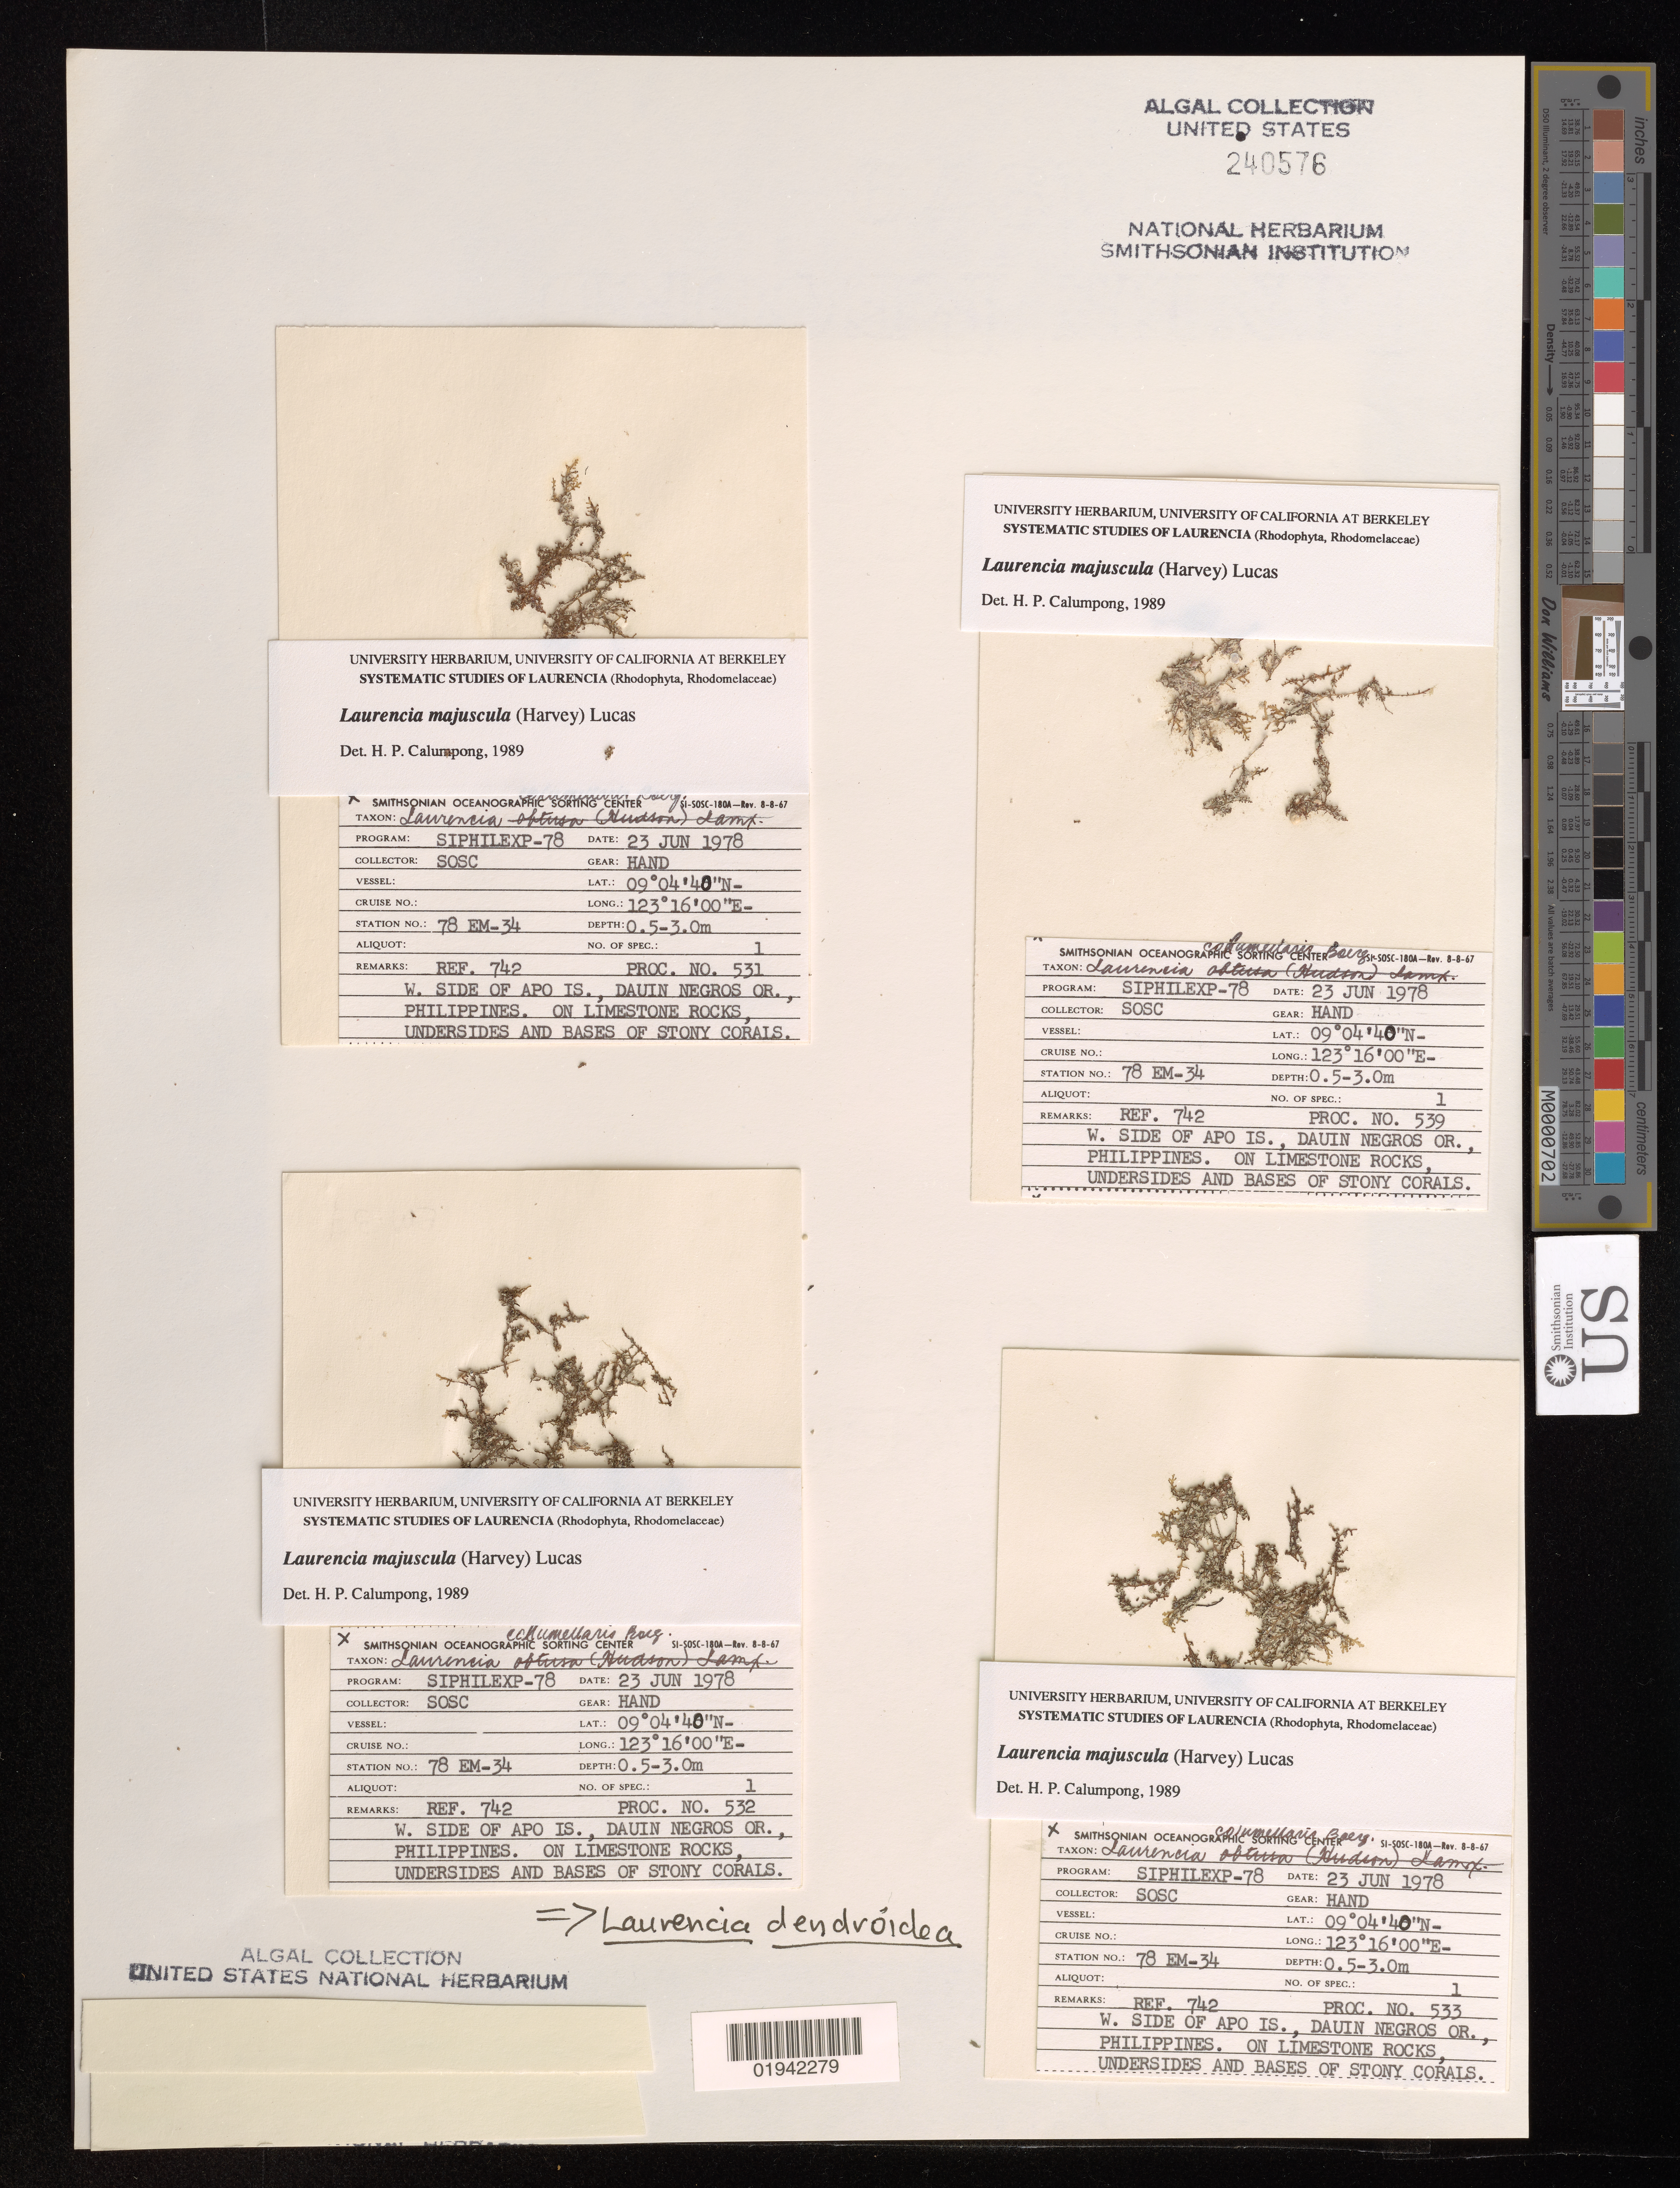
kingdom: Plantae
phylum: Rhodophyta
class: Florideophyceae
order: Ceramiales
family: Rhodomelaceae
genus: Laurencia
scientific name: Laurencia dendroidea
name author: J. Agardh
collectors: SOSC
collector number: Station 78 EM-34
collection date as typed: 23 Jun 1978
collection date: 1978-06-23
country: Philippines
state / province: Central Visayas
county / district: Negros Oriental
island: Apo Island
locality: Apo Island, Dauin, Negros Oriental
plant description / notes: There are 4 specimens on the sheet all of which have different PROC. NO: 531; 539; 532 and 533.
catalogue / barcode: US 240576